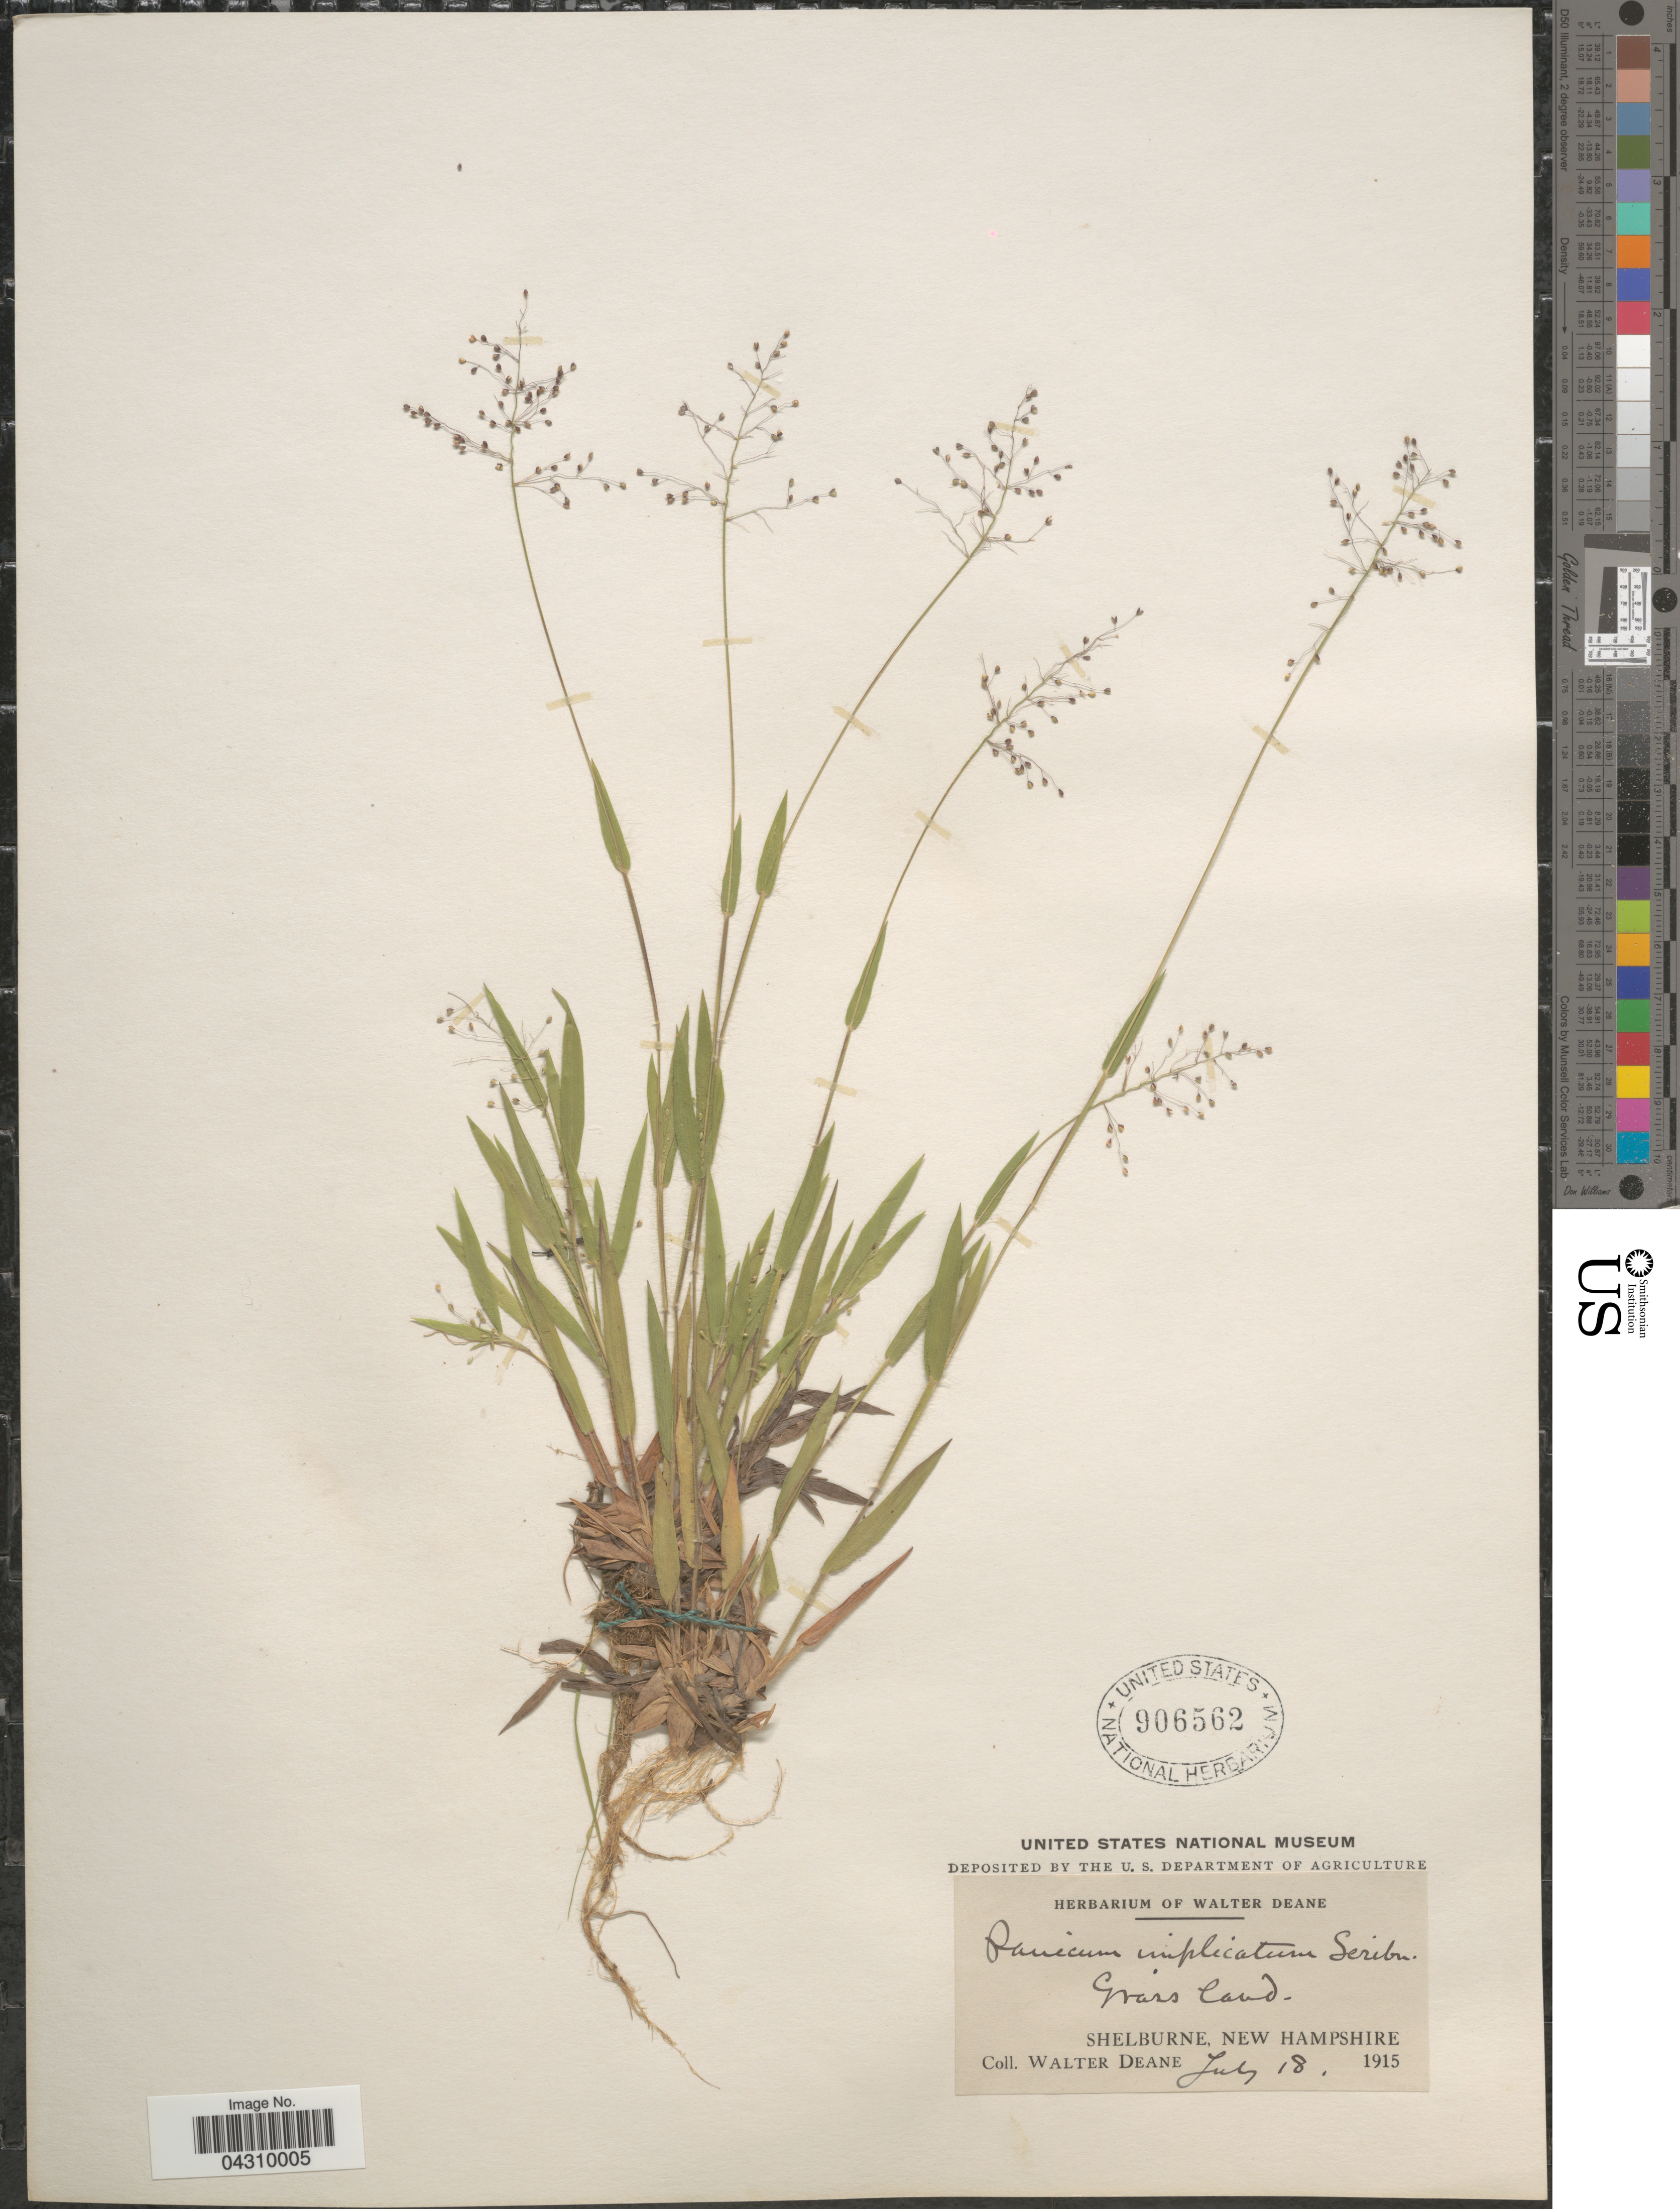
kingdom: Plantae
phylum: Tracheophyta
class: Liliopsida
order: Poales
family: Poaceae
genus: Dichanthelium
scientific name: Dichanthelium acuminatum var. acuminatum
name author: (Sw.) Gould & C.A. Clark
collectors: W. Deane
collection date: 1915-07-18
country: United States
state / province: New Hampshire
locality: Shelburne.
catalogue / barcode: US 906562